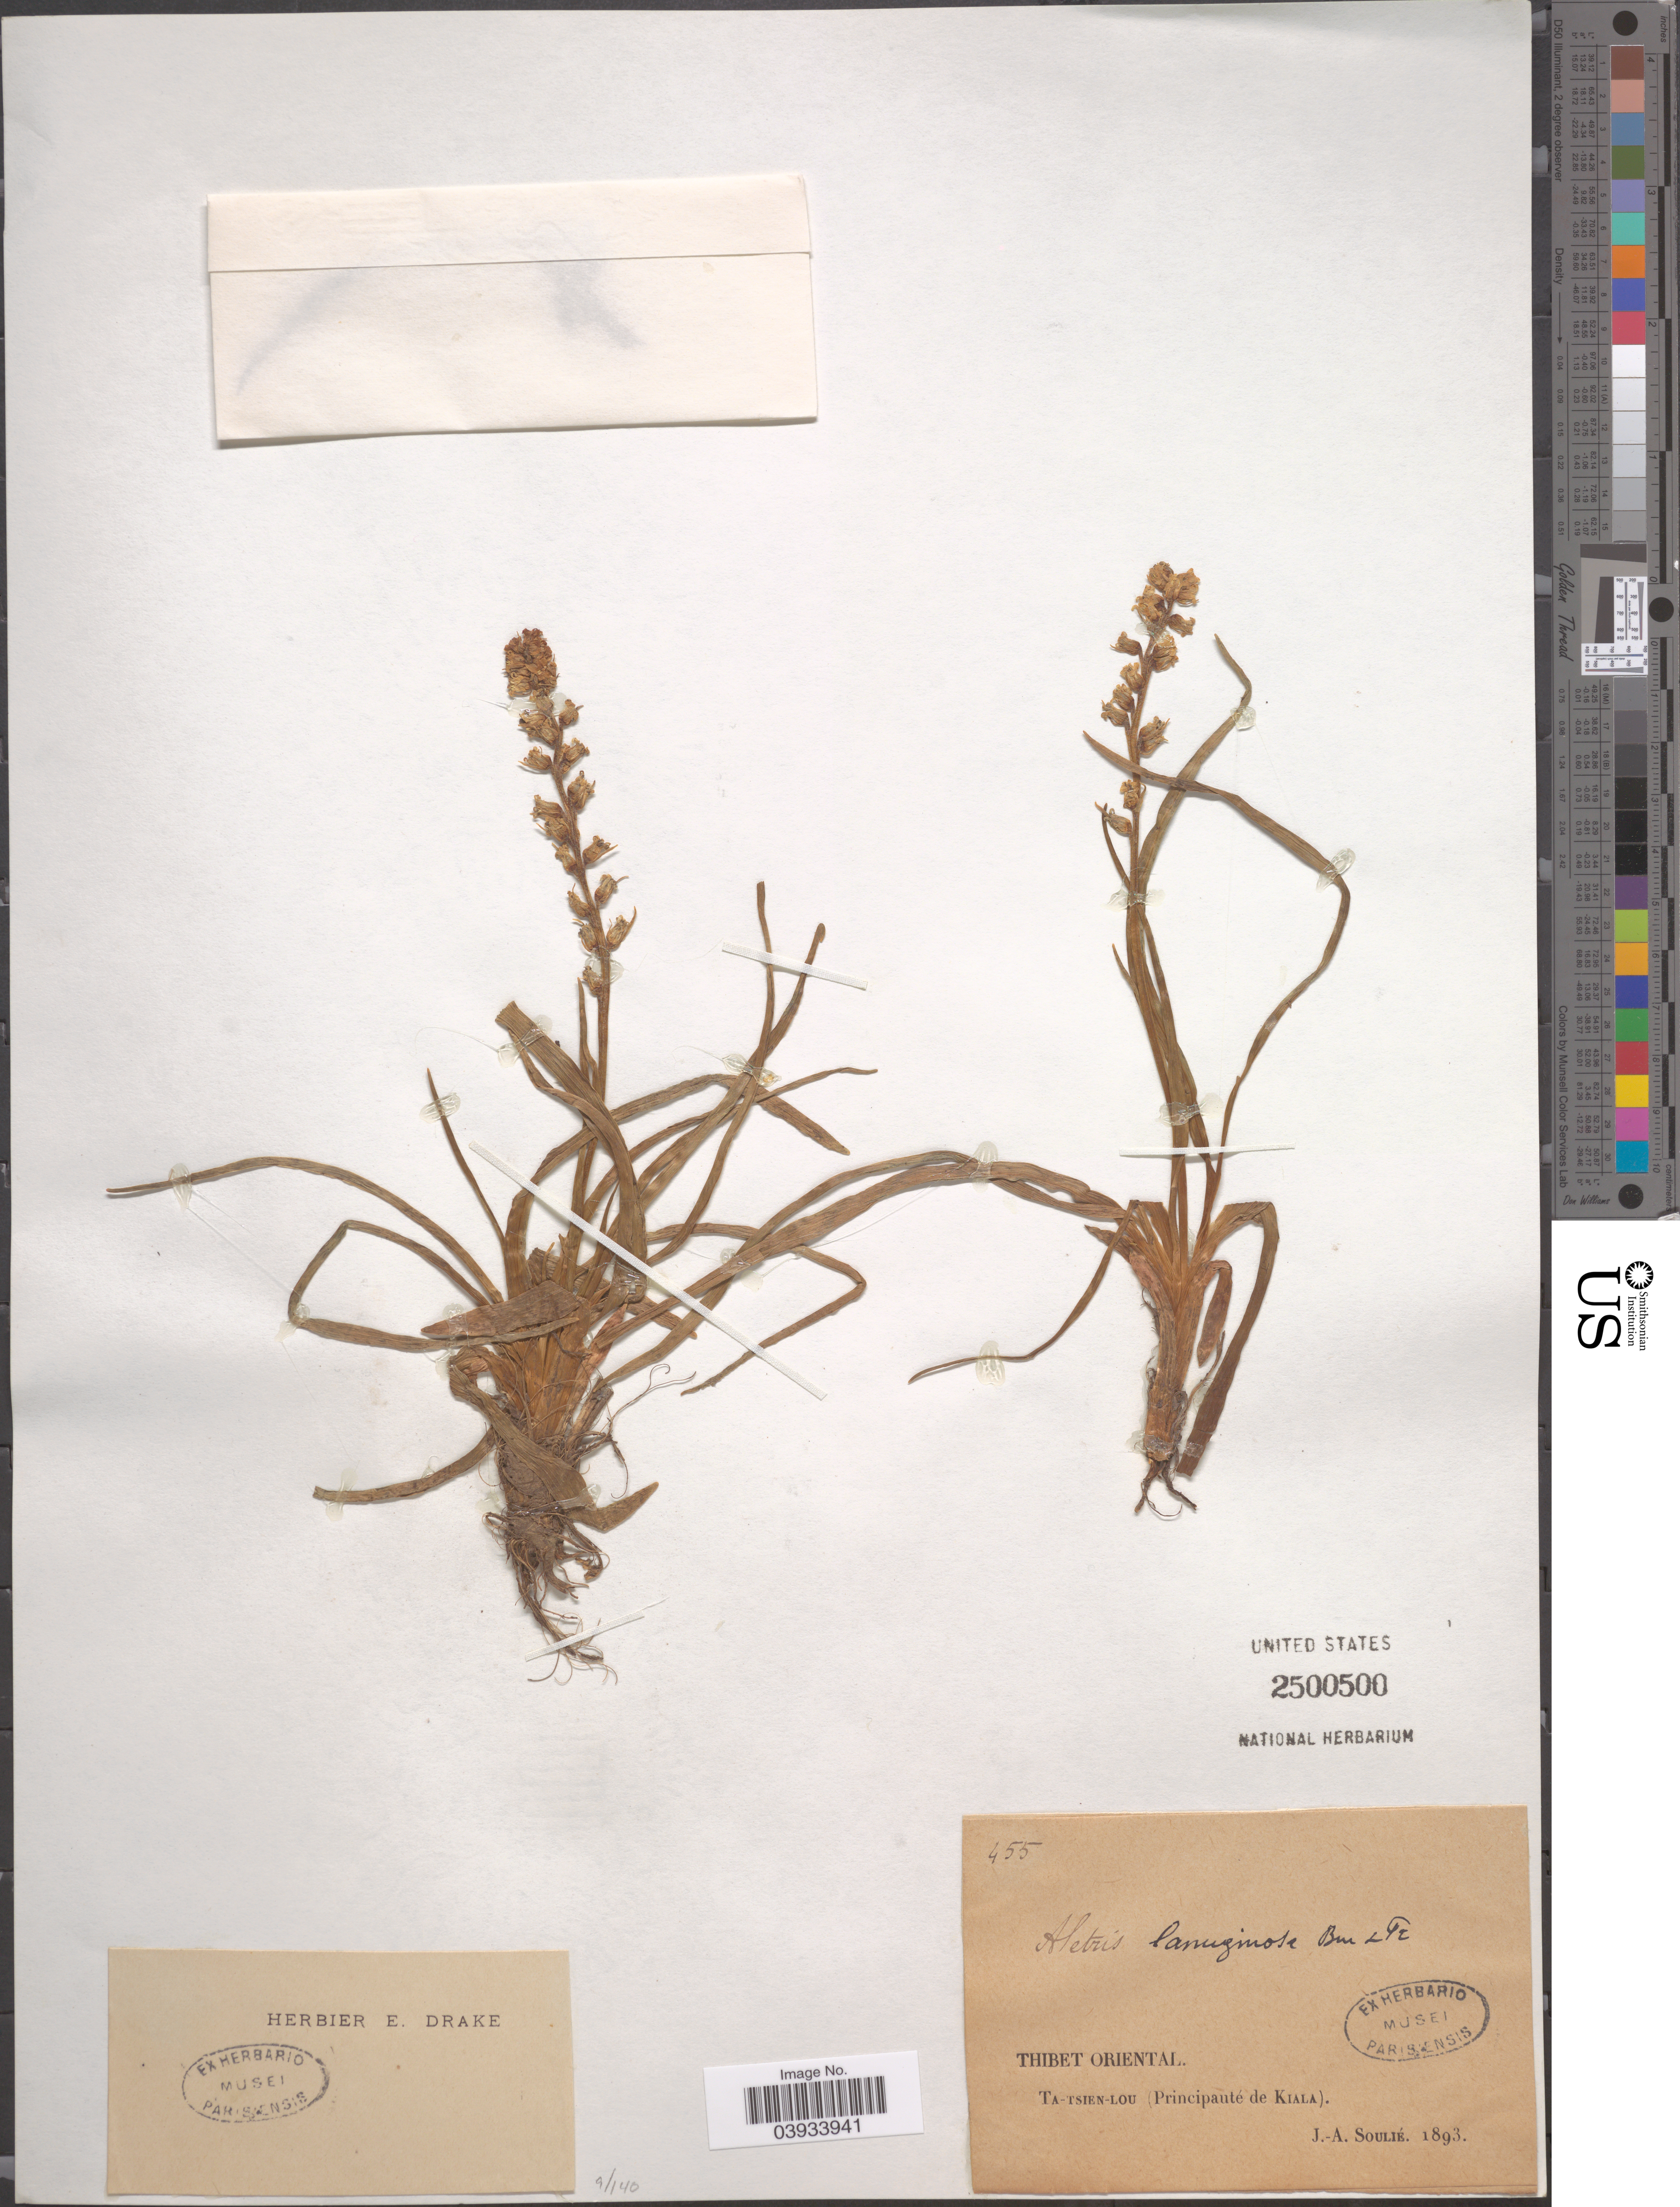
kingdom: Plantae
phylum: Tracheophyta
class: Liliopsida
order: Dioscoreales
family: Nartheciaceae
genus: Aletris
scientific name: Aletris lanuginosa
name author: Bureau & Franch.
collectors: J. Soulié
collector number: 455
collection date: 1893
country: China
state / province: Xizang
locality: Thibet Oriental. Ta-Tsien-Lou (Principauté de Kiala).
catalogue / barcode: US 2500500